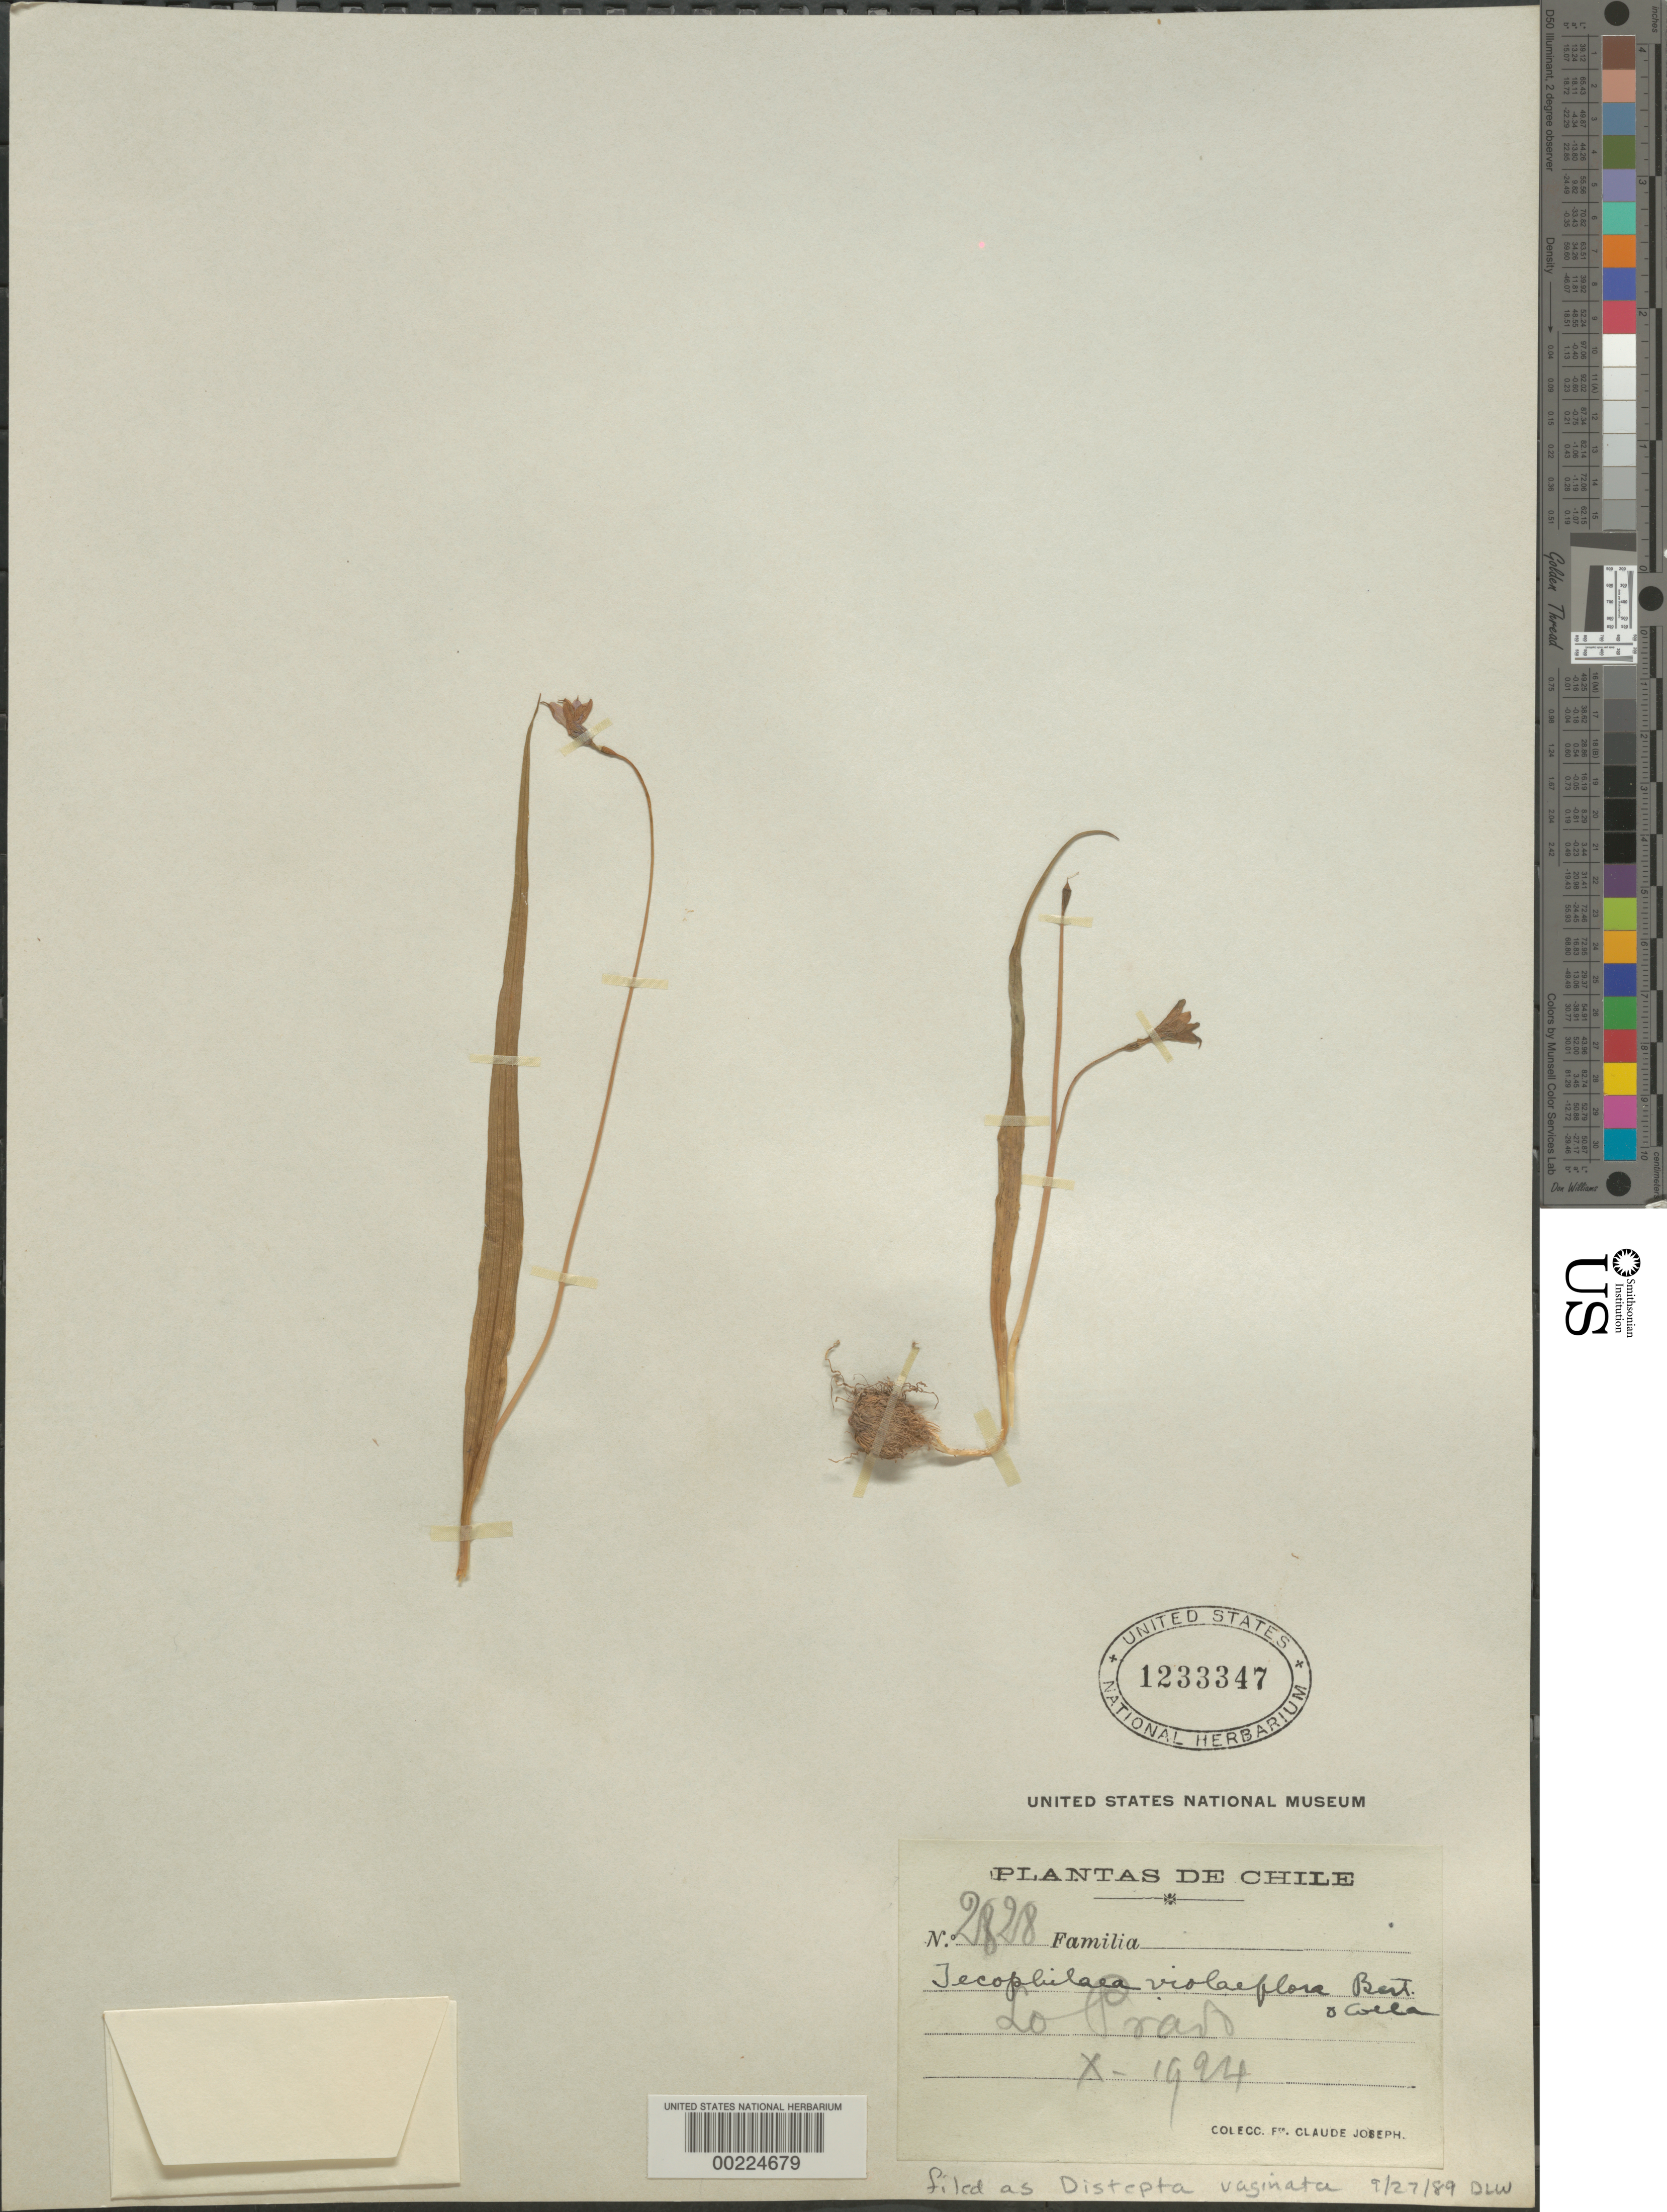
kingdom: Plantae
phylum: Tracheophyta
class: Liliopsida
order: Asparagales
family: Tecophilaeaceae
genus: Tecophilaea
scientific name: Tecophilaea violiflora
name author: Bertero ex Colla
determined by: Strong, Mark T., (BOT), Smithsonian Institution - National Museum of Natural History (UNITED STATES)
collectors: Bro. Claude-Joseph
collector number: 2828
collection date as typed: Oct 1924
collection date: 1924-10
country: Chile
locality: Lo pravo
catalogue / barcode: US 1233347